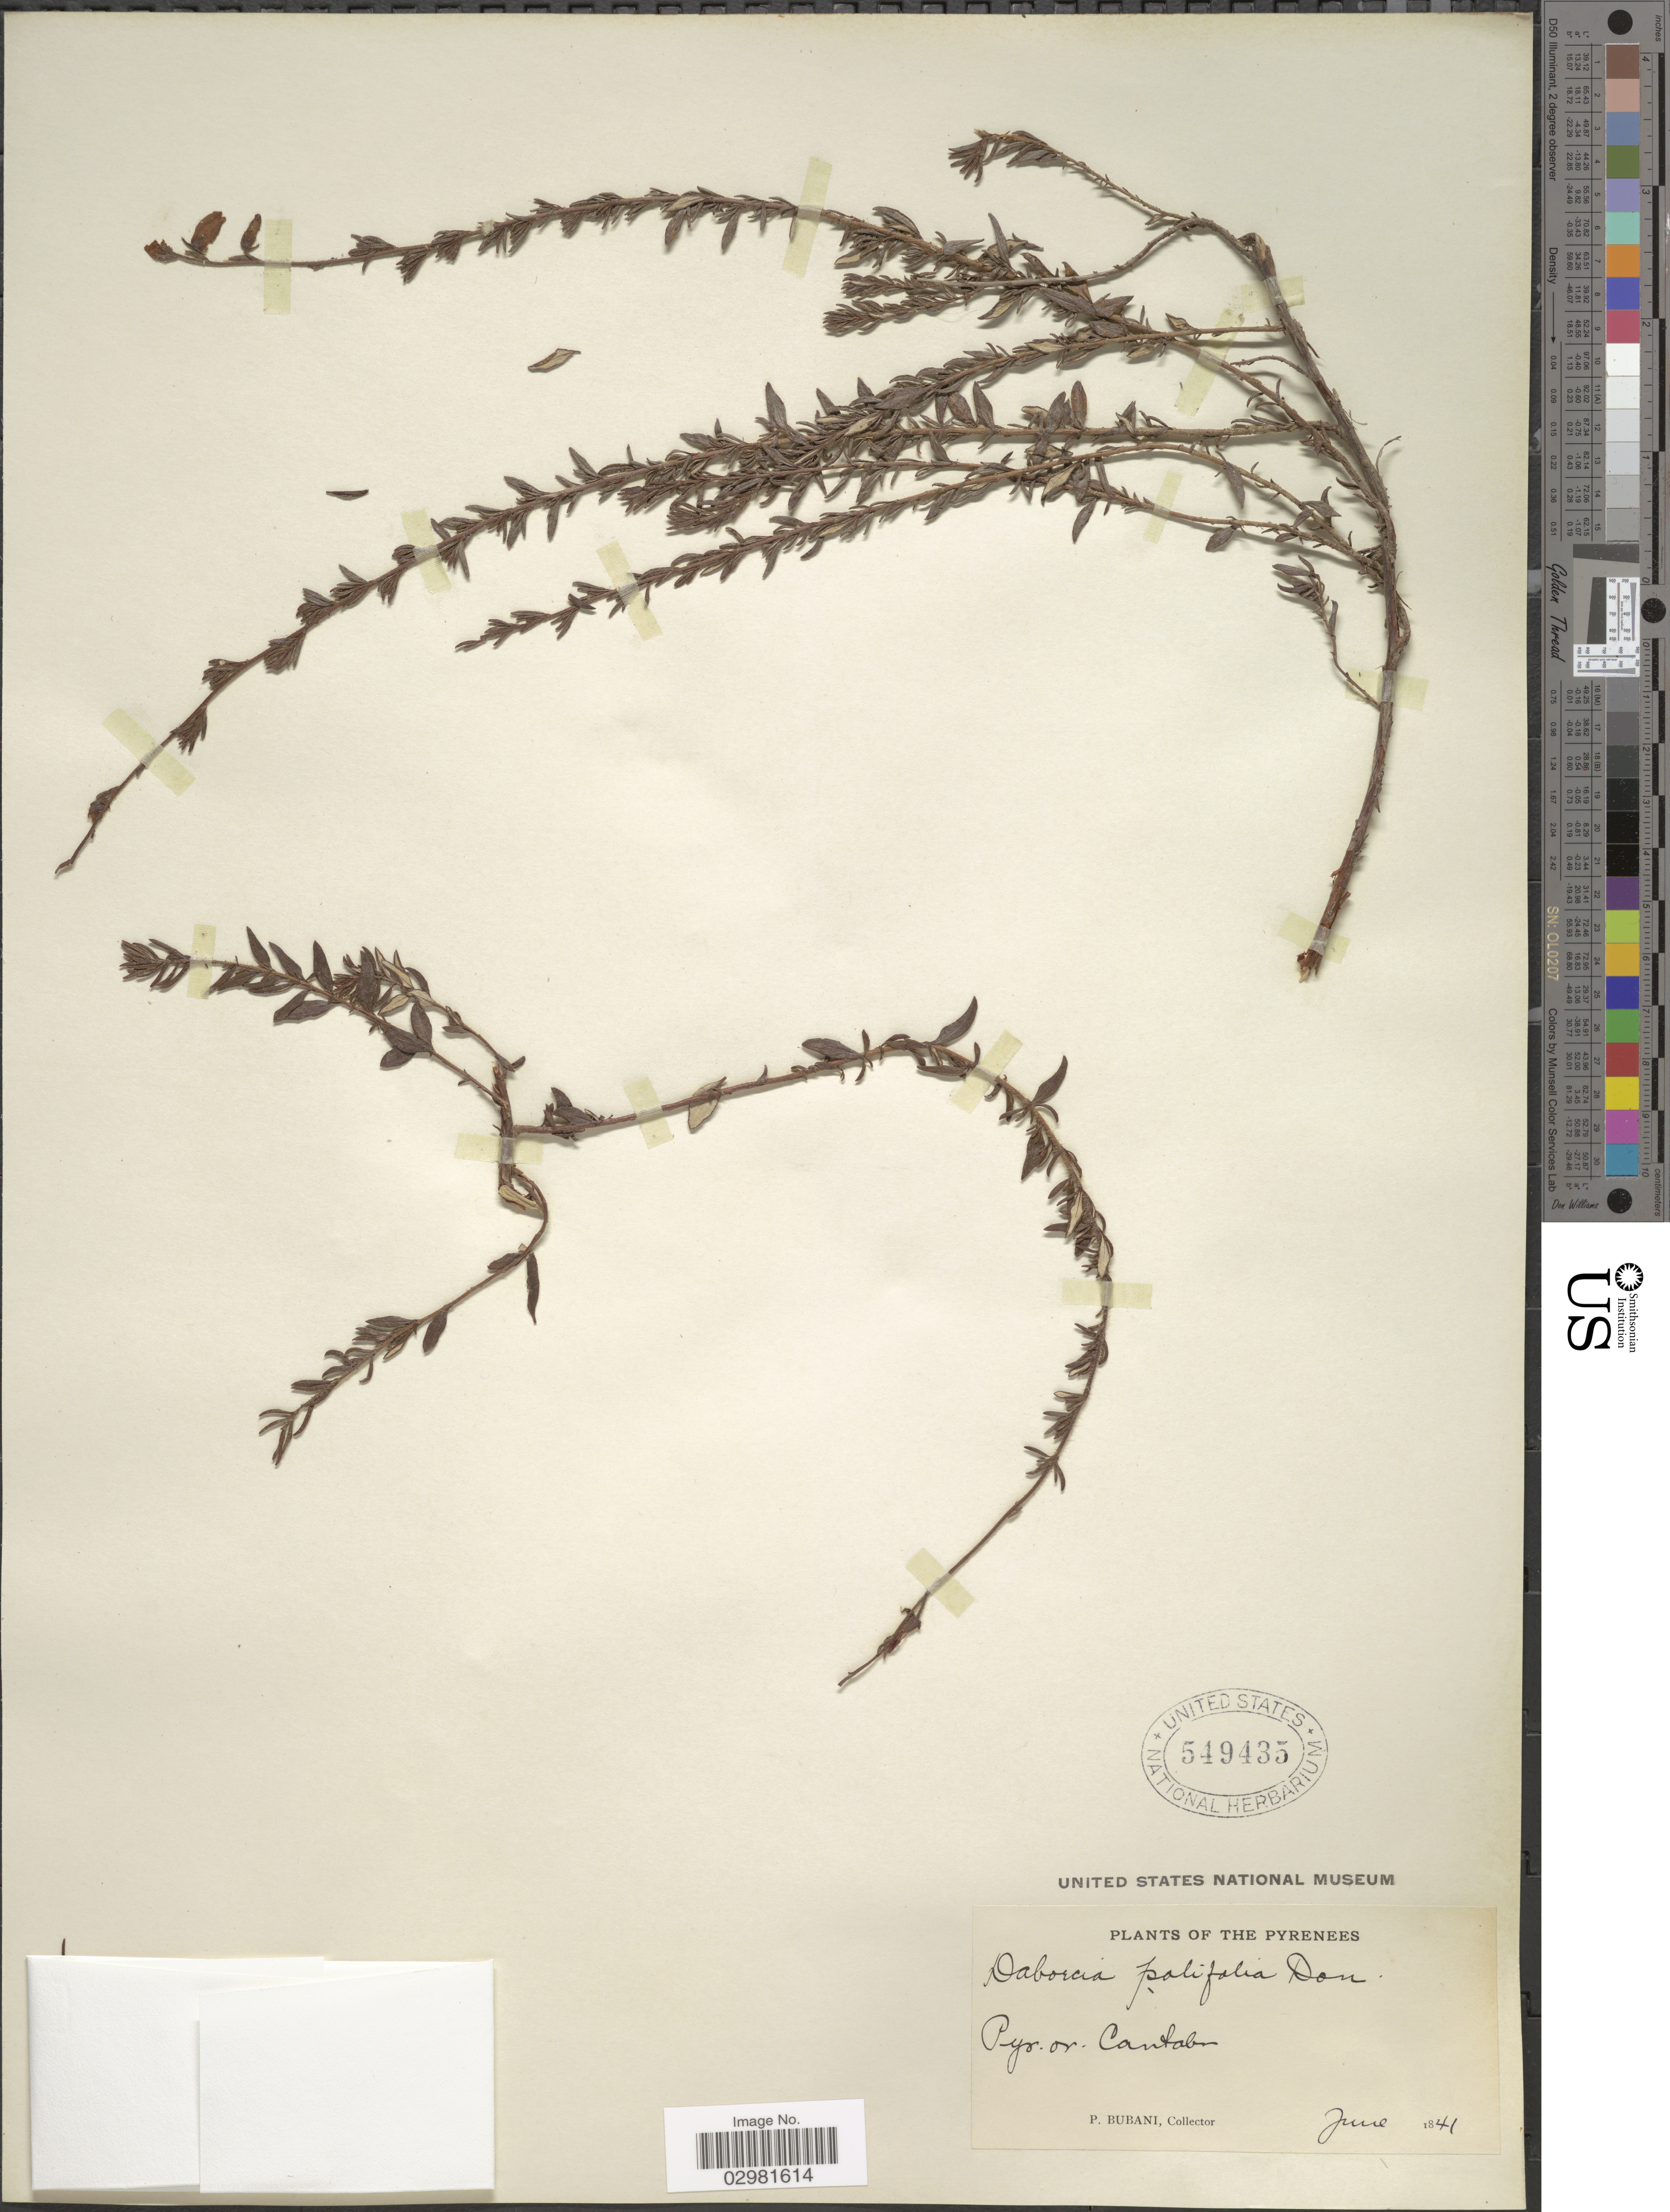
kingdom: Plantae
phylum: Tracheophyta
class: Magnoliopsida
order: Ericales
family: Ericaceae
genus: Daboecia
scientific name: Daboecia polifolia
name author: D. Don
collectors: P. Bubani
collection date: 1841-06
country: Spain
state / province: Cantabria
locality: The Pyrenees, Pyr. or. Cantabr.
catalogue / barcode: US 549435